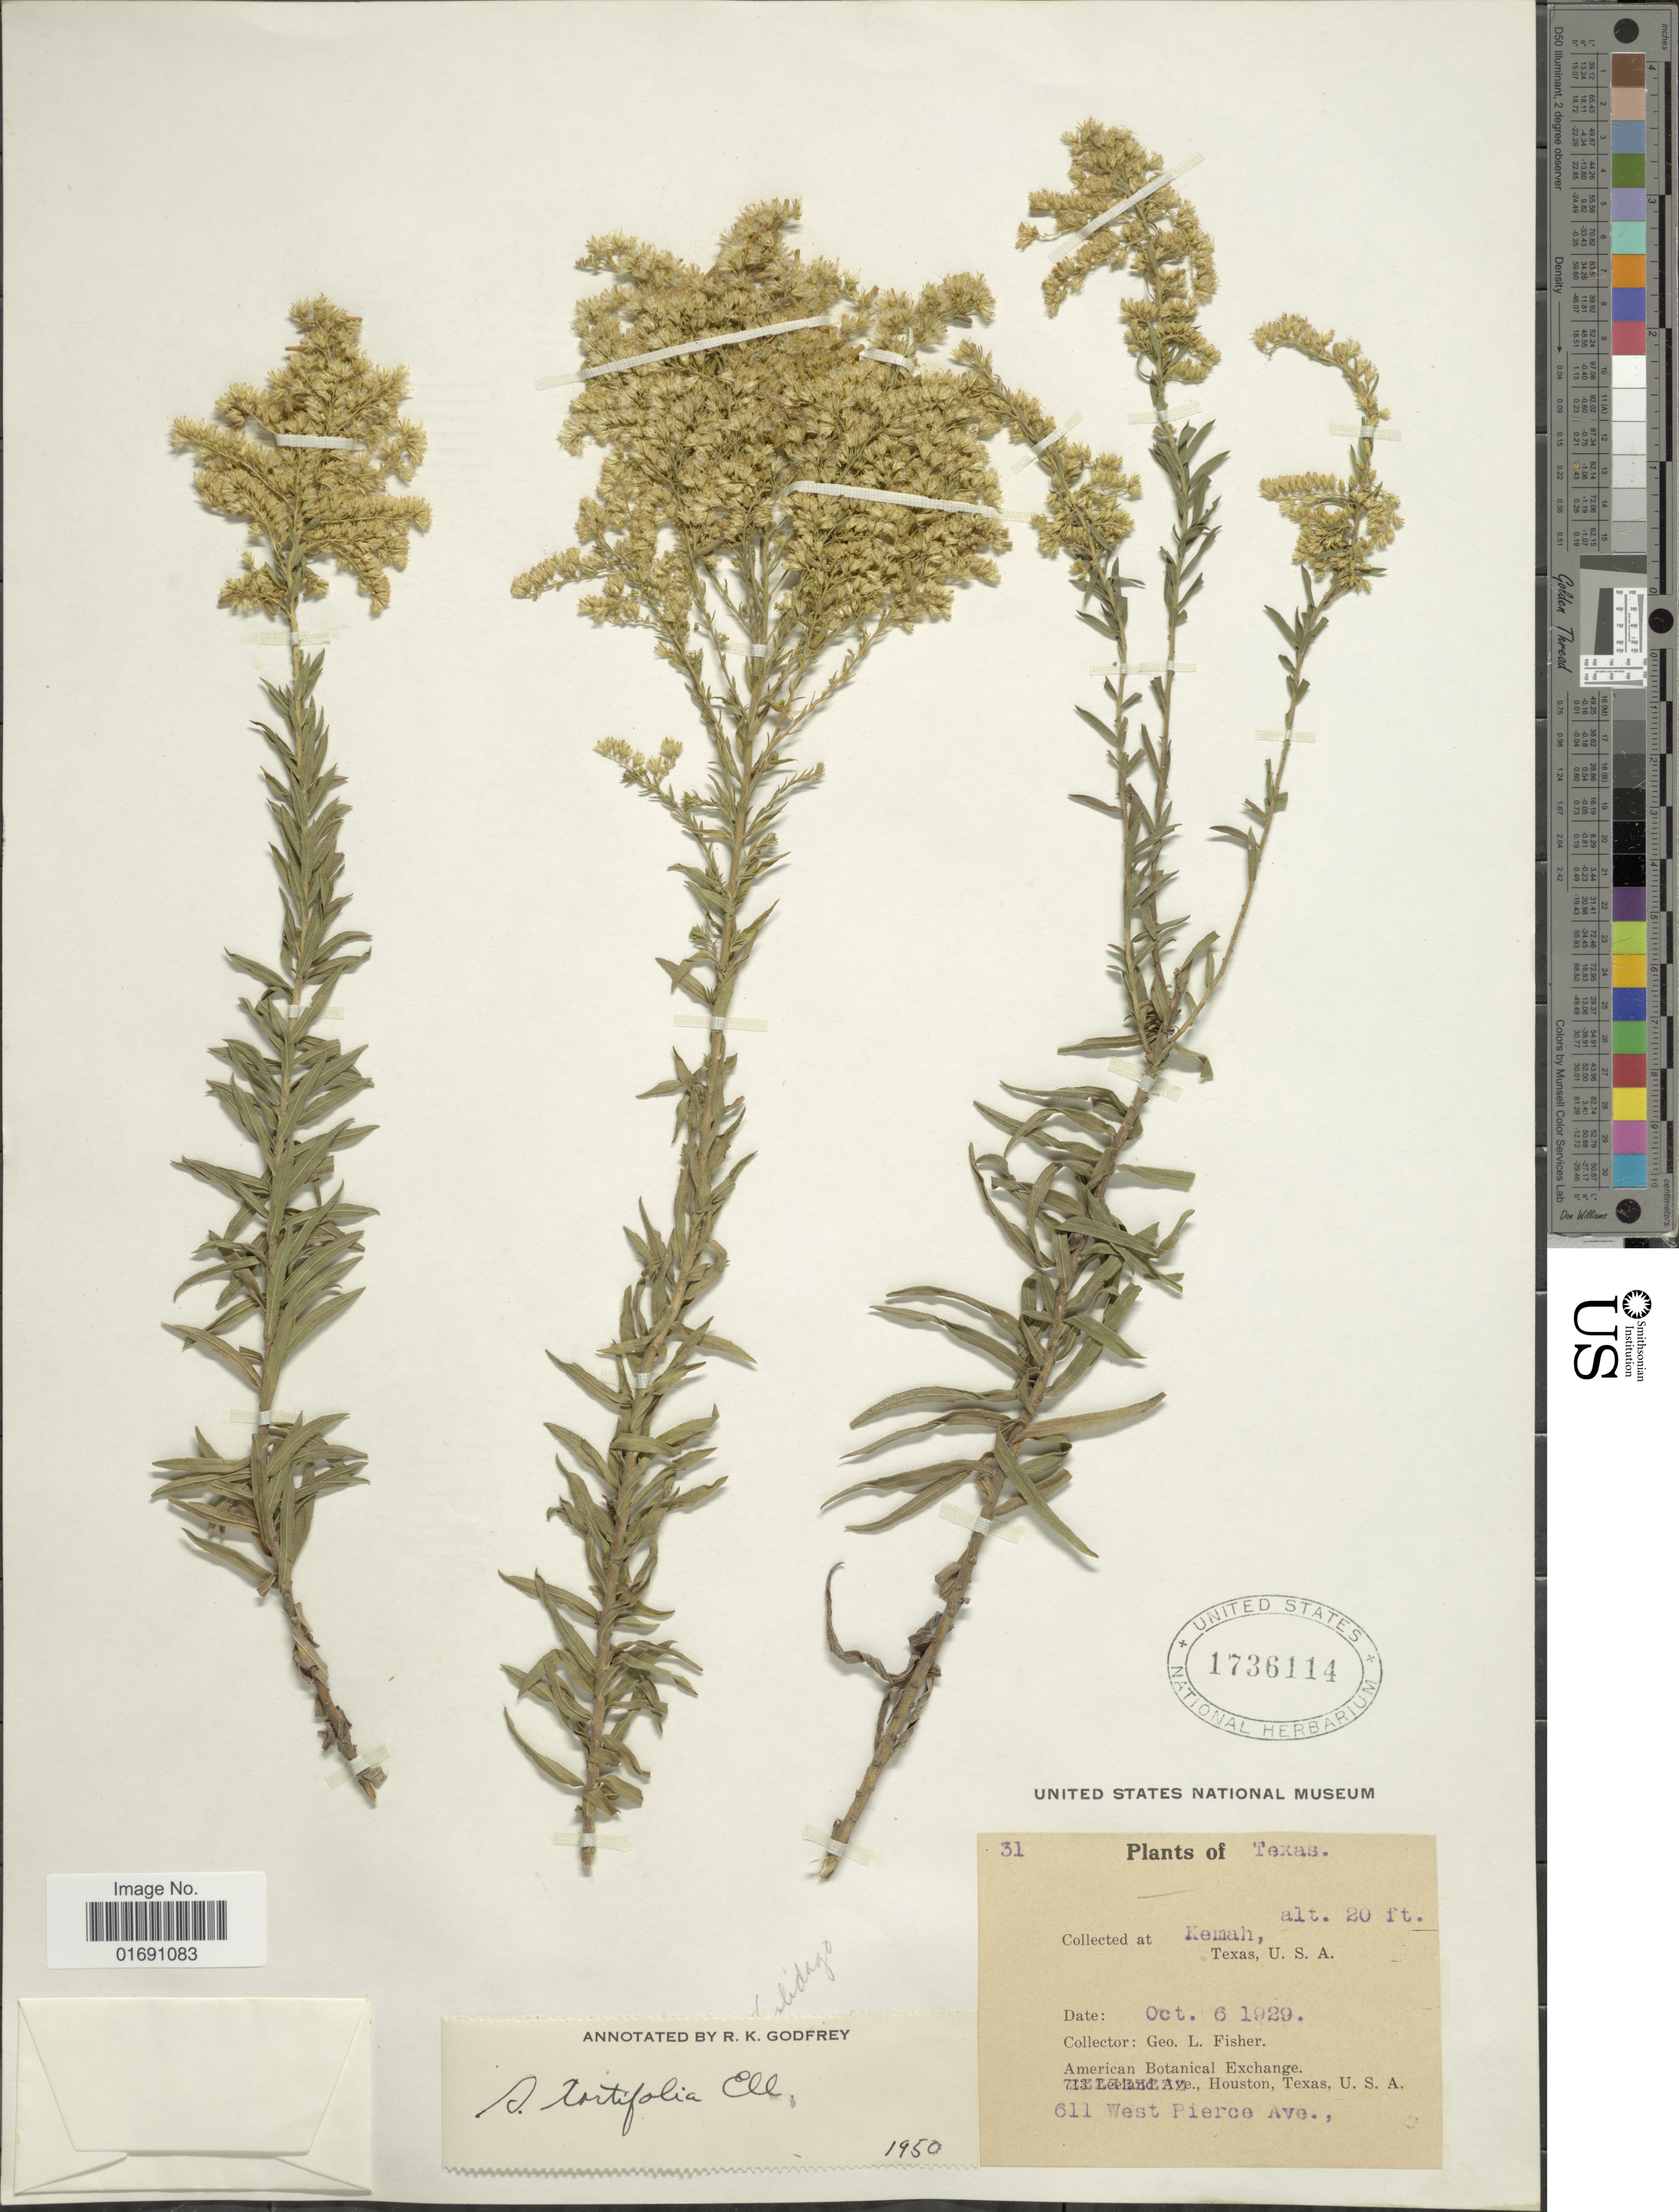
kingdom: Plantae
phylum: Tracheophyta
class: Magnoliopsida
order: Asterales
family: Asteraceae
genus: Solidago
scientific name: Solidago tortifolia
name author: Elliott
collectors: G. L. Fisher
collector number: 31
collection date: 1929-10-06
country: United States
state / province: Texas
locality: Kemah, Oil West Pierce Ave, Houston.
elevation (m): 6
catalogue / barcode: US 1736114